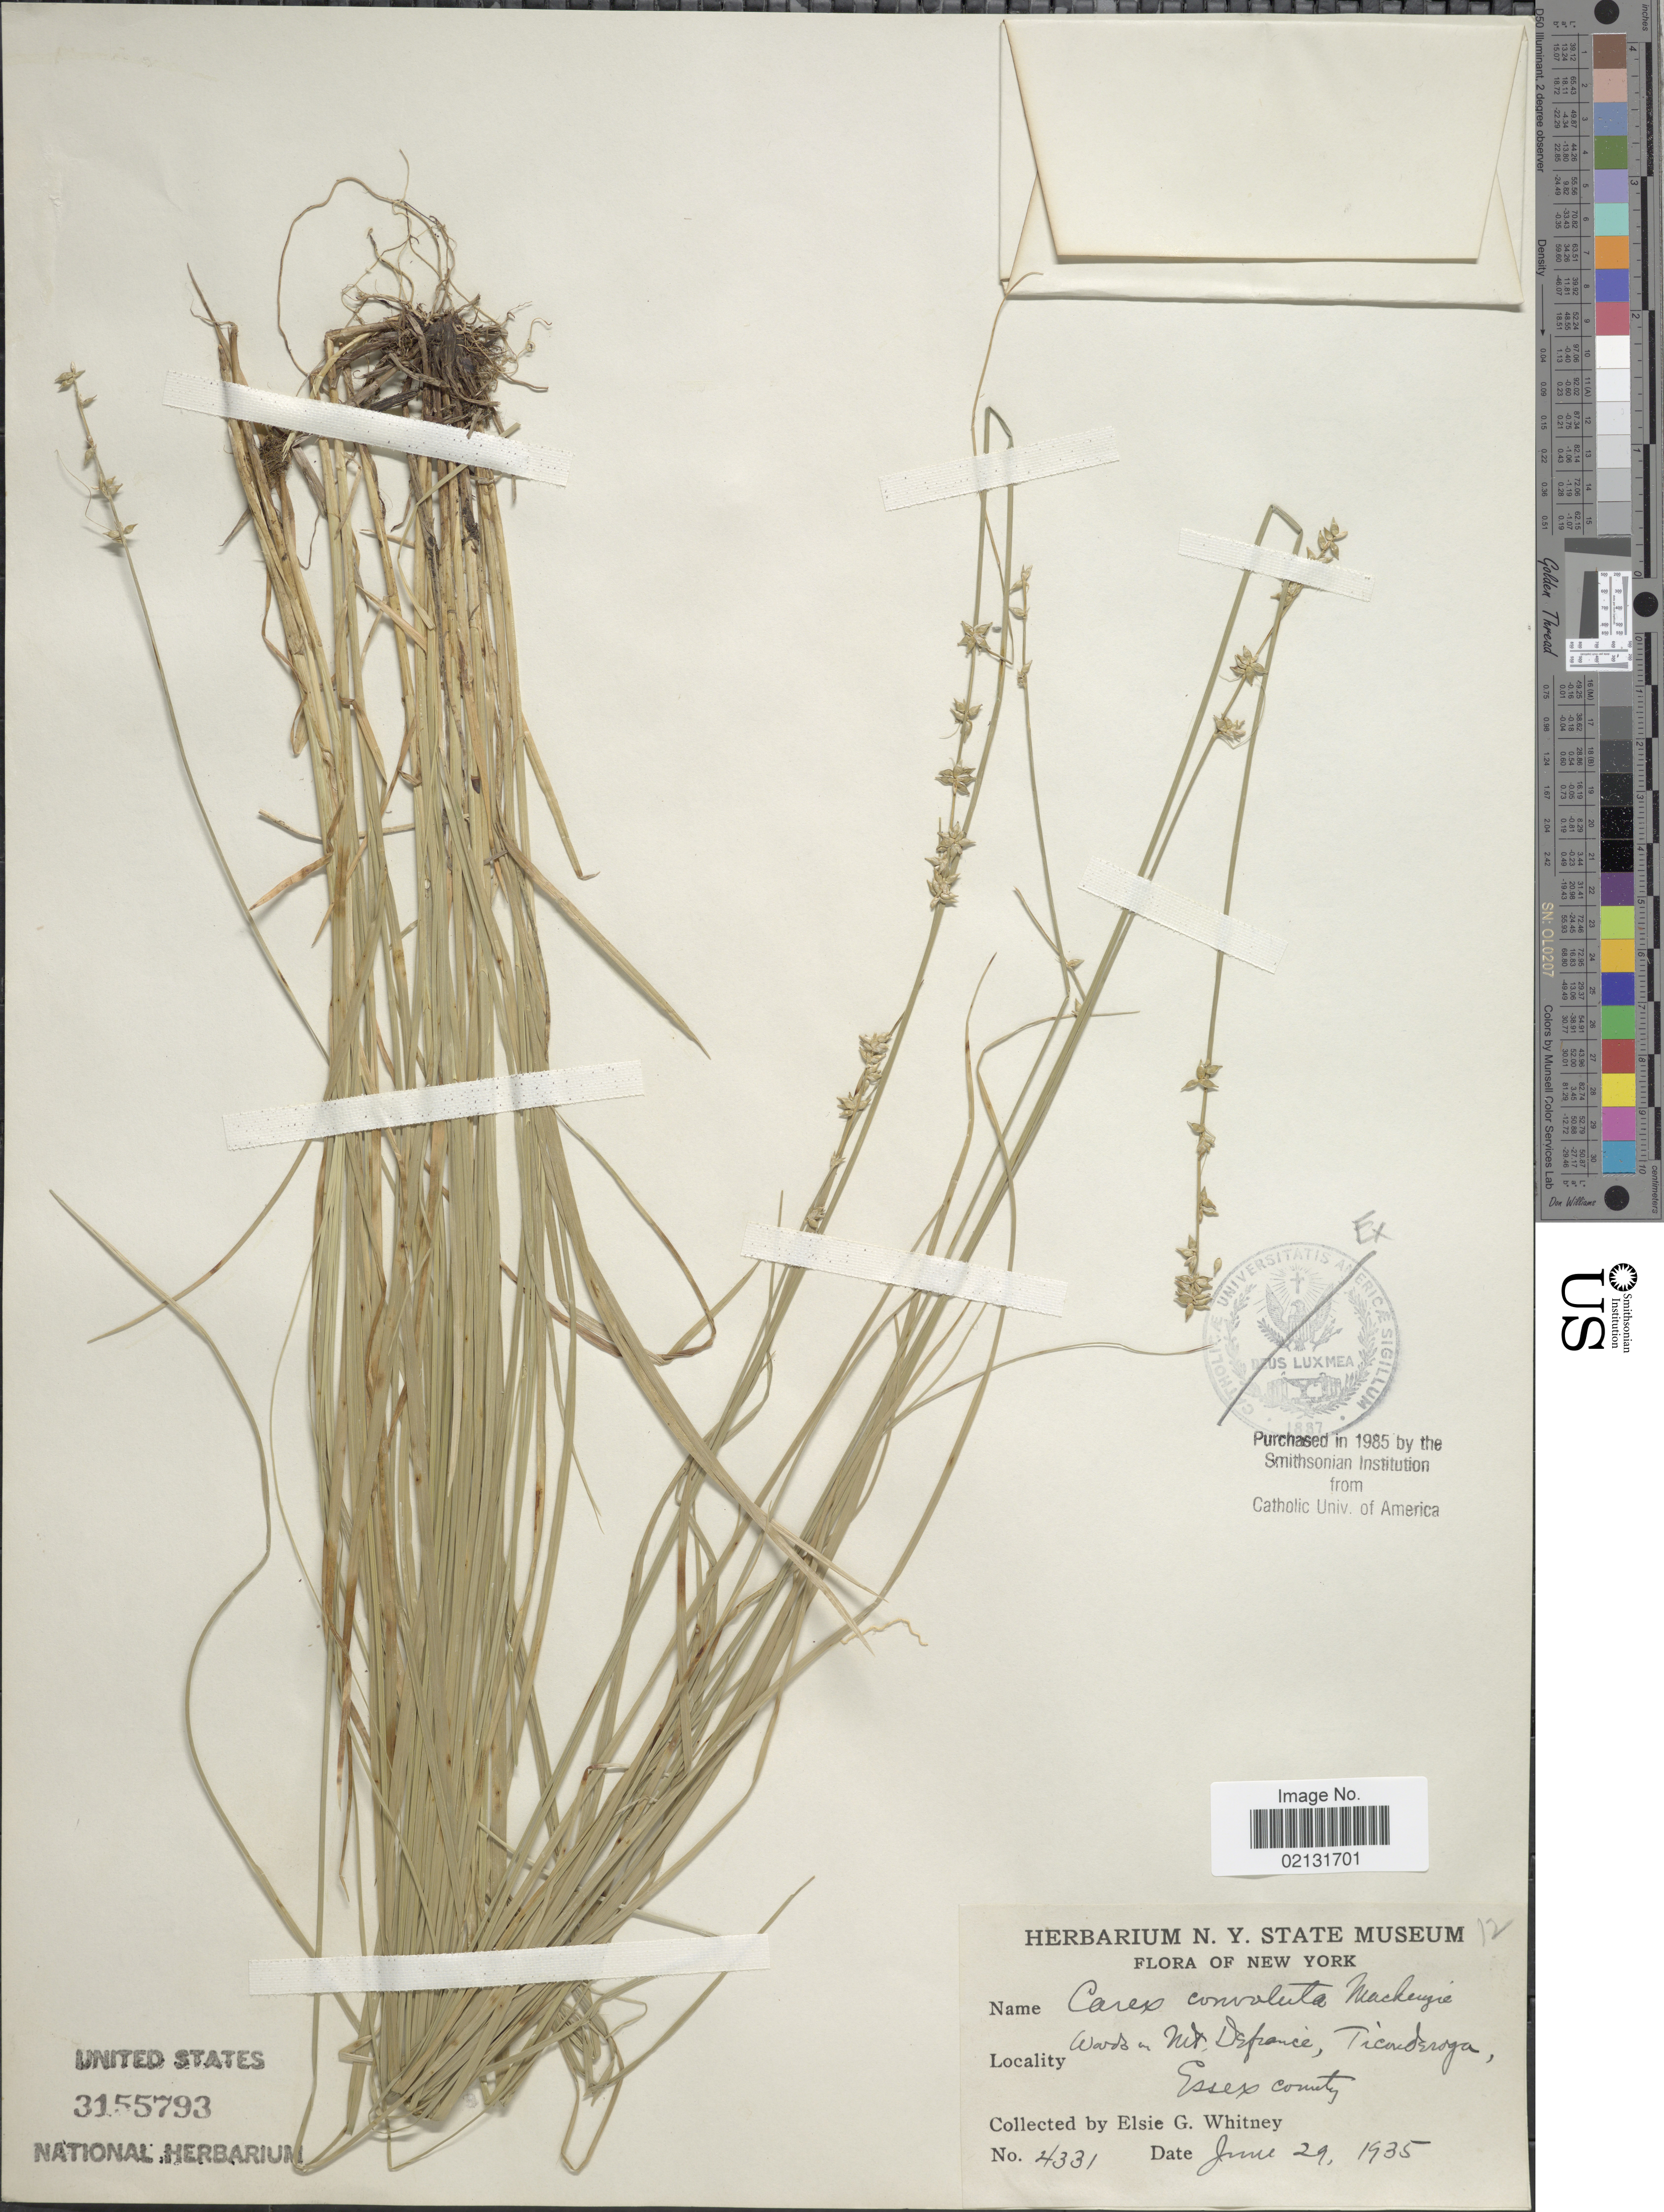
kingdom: Plantae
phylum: Tracheophyta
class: Liliopsida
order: Poales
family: Cyperaceae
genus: Carex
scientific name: Carex rosea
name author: Willd.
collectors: E. Whitney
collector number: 4331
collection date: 1935-06-29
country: United States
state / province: New York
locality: Woods on Mt. Defiance, Ticonderoga, Essex County.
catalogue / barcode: US 3155793